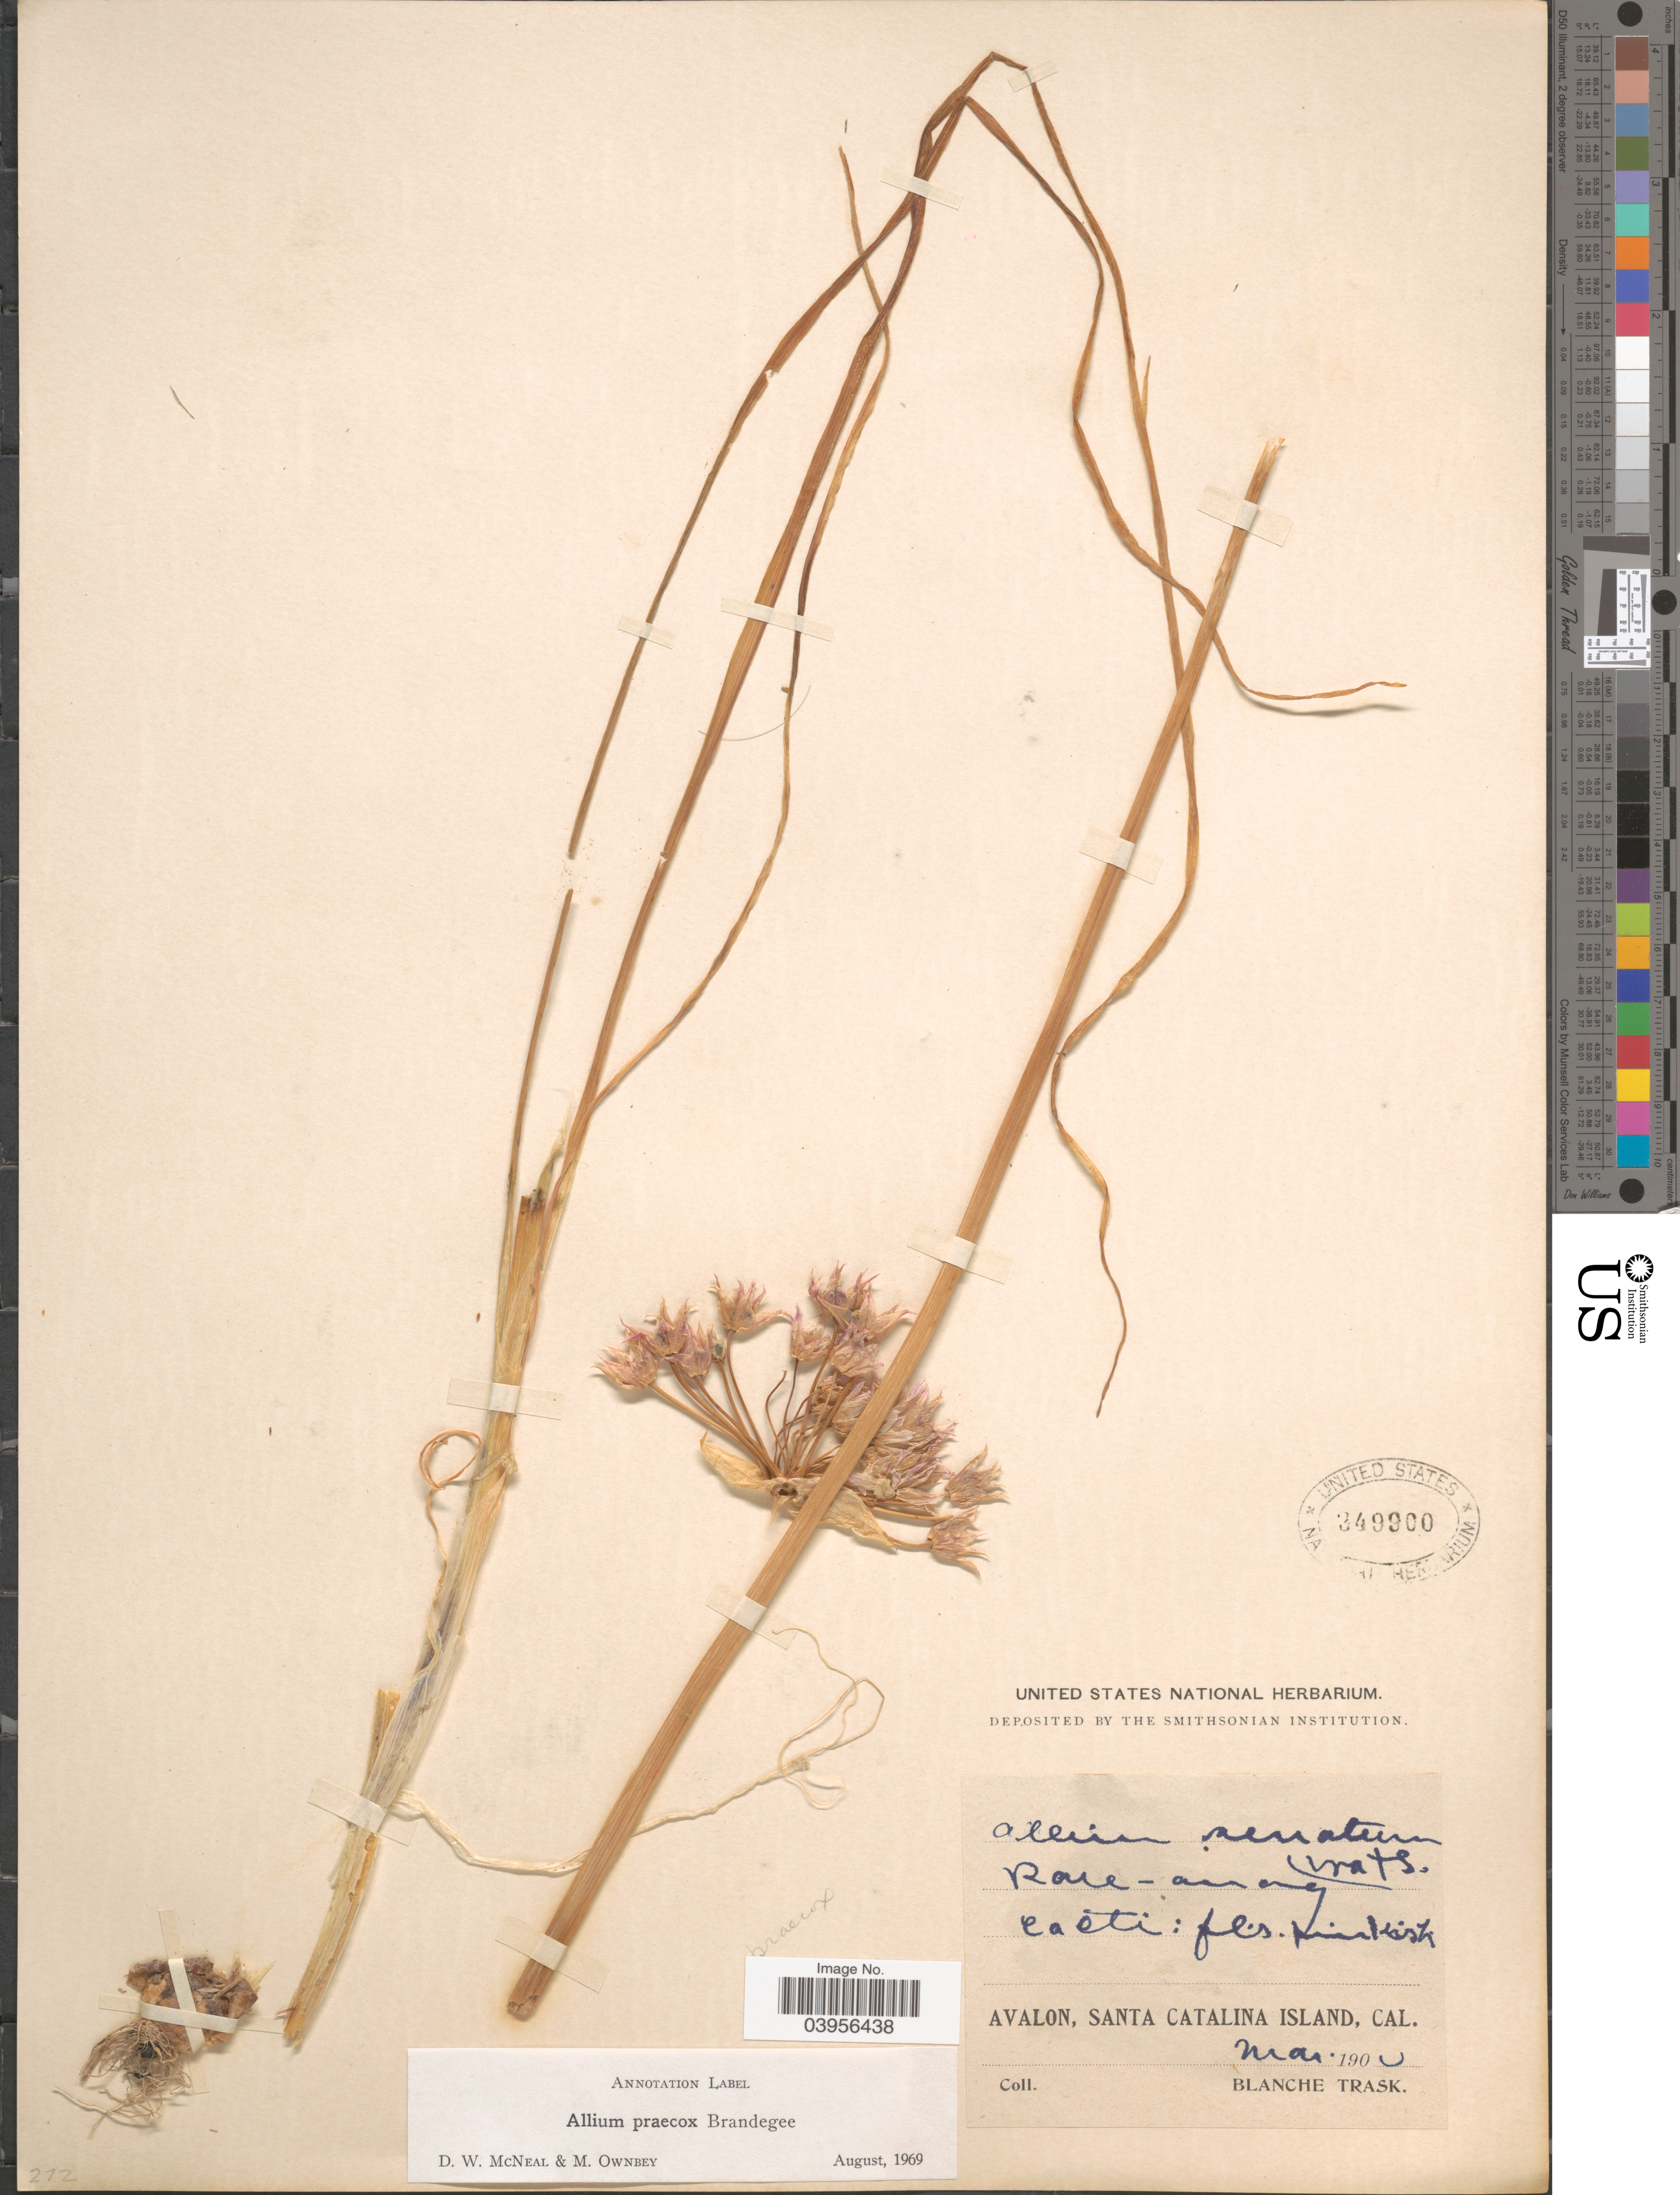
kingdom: Plantae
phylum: Tracheophyta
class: Liliopsida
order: Asparagales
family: Amaryllidaceae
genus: Allium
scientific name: Allium praecox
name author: Brandegee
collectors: B. Trask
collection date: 1900-03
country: United States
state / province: California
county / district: Los Angeles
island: Santa Catalina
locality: Avalon, Santa Catalina Island.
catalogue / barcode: US 349900